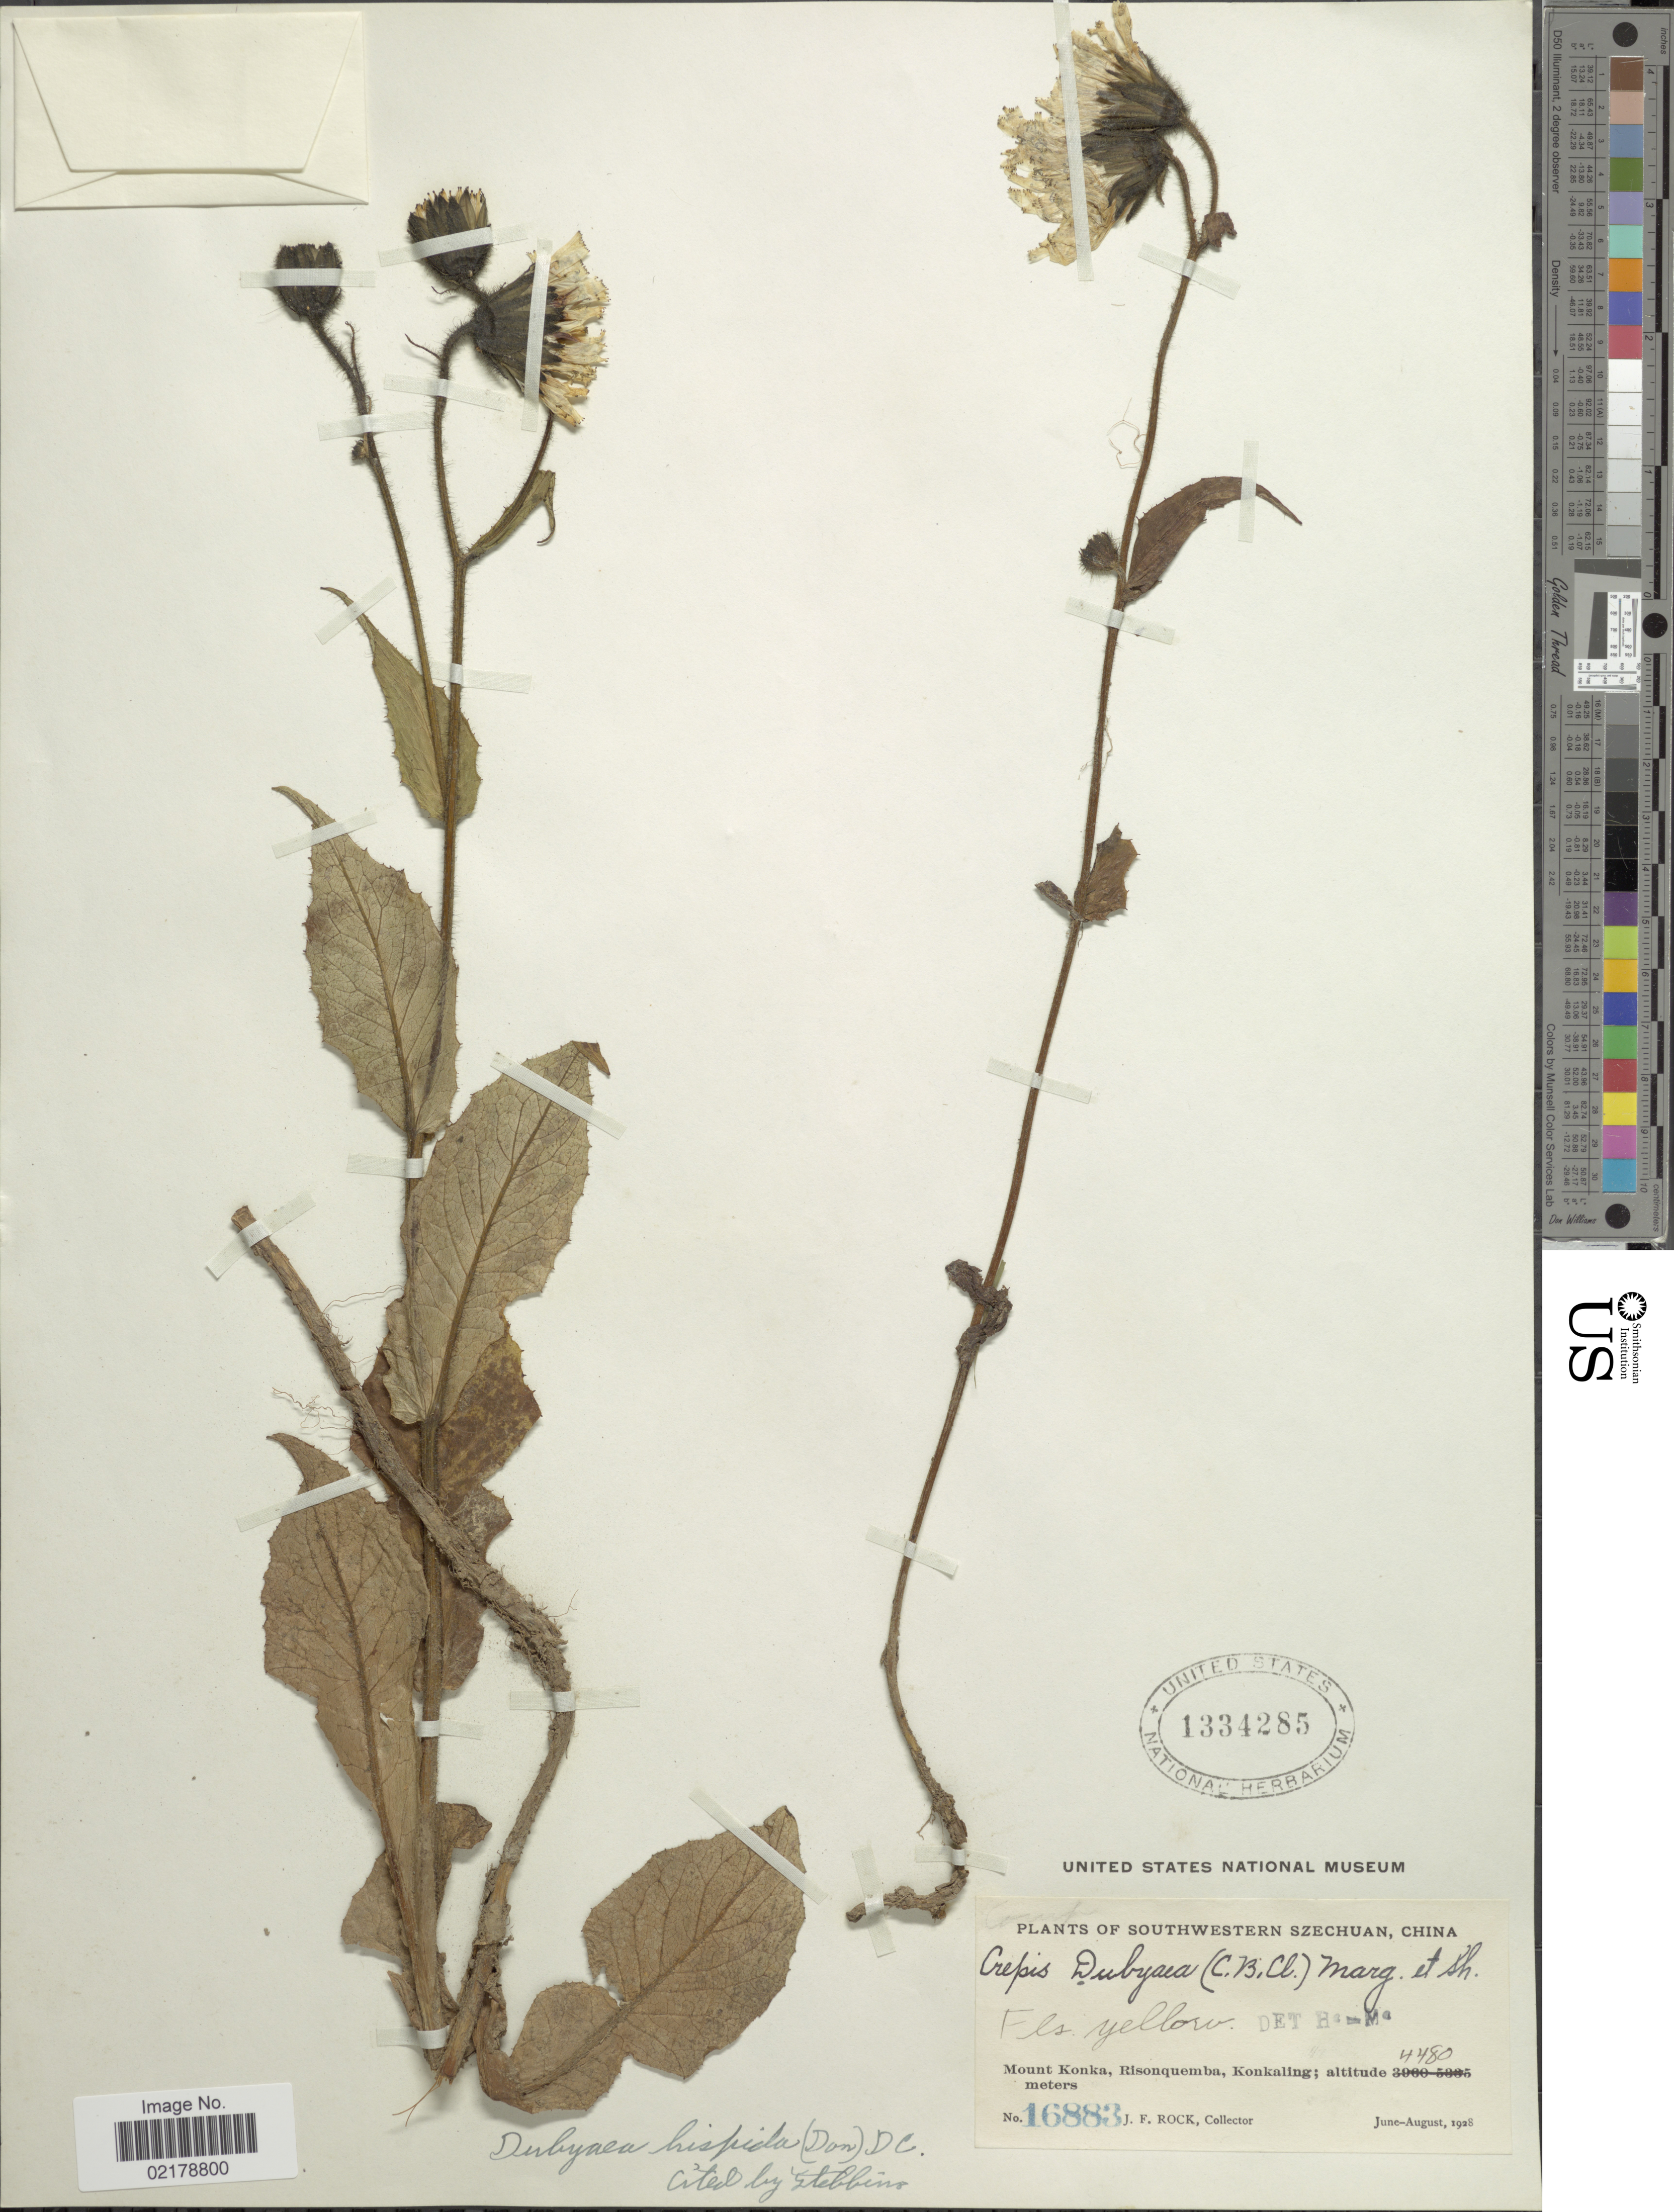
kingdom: Plantae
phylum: Tracheophyta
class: Magnoliopsida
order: Asterales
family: Asteraceae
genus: Dubyaea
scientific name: Dubyaea hispida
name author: (D. Don) DC.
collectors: J. Rock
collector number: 16883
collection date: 1928-06/1928-08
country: China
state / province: Sichuan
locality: Southwestern Szechuan, China. Mount Konka, Risonquemba, Konkaling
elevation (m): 4480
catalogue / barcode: US 1334285